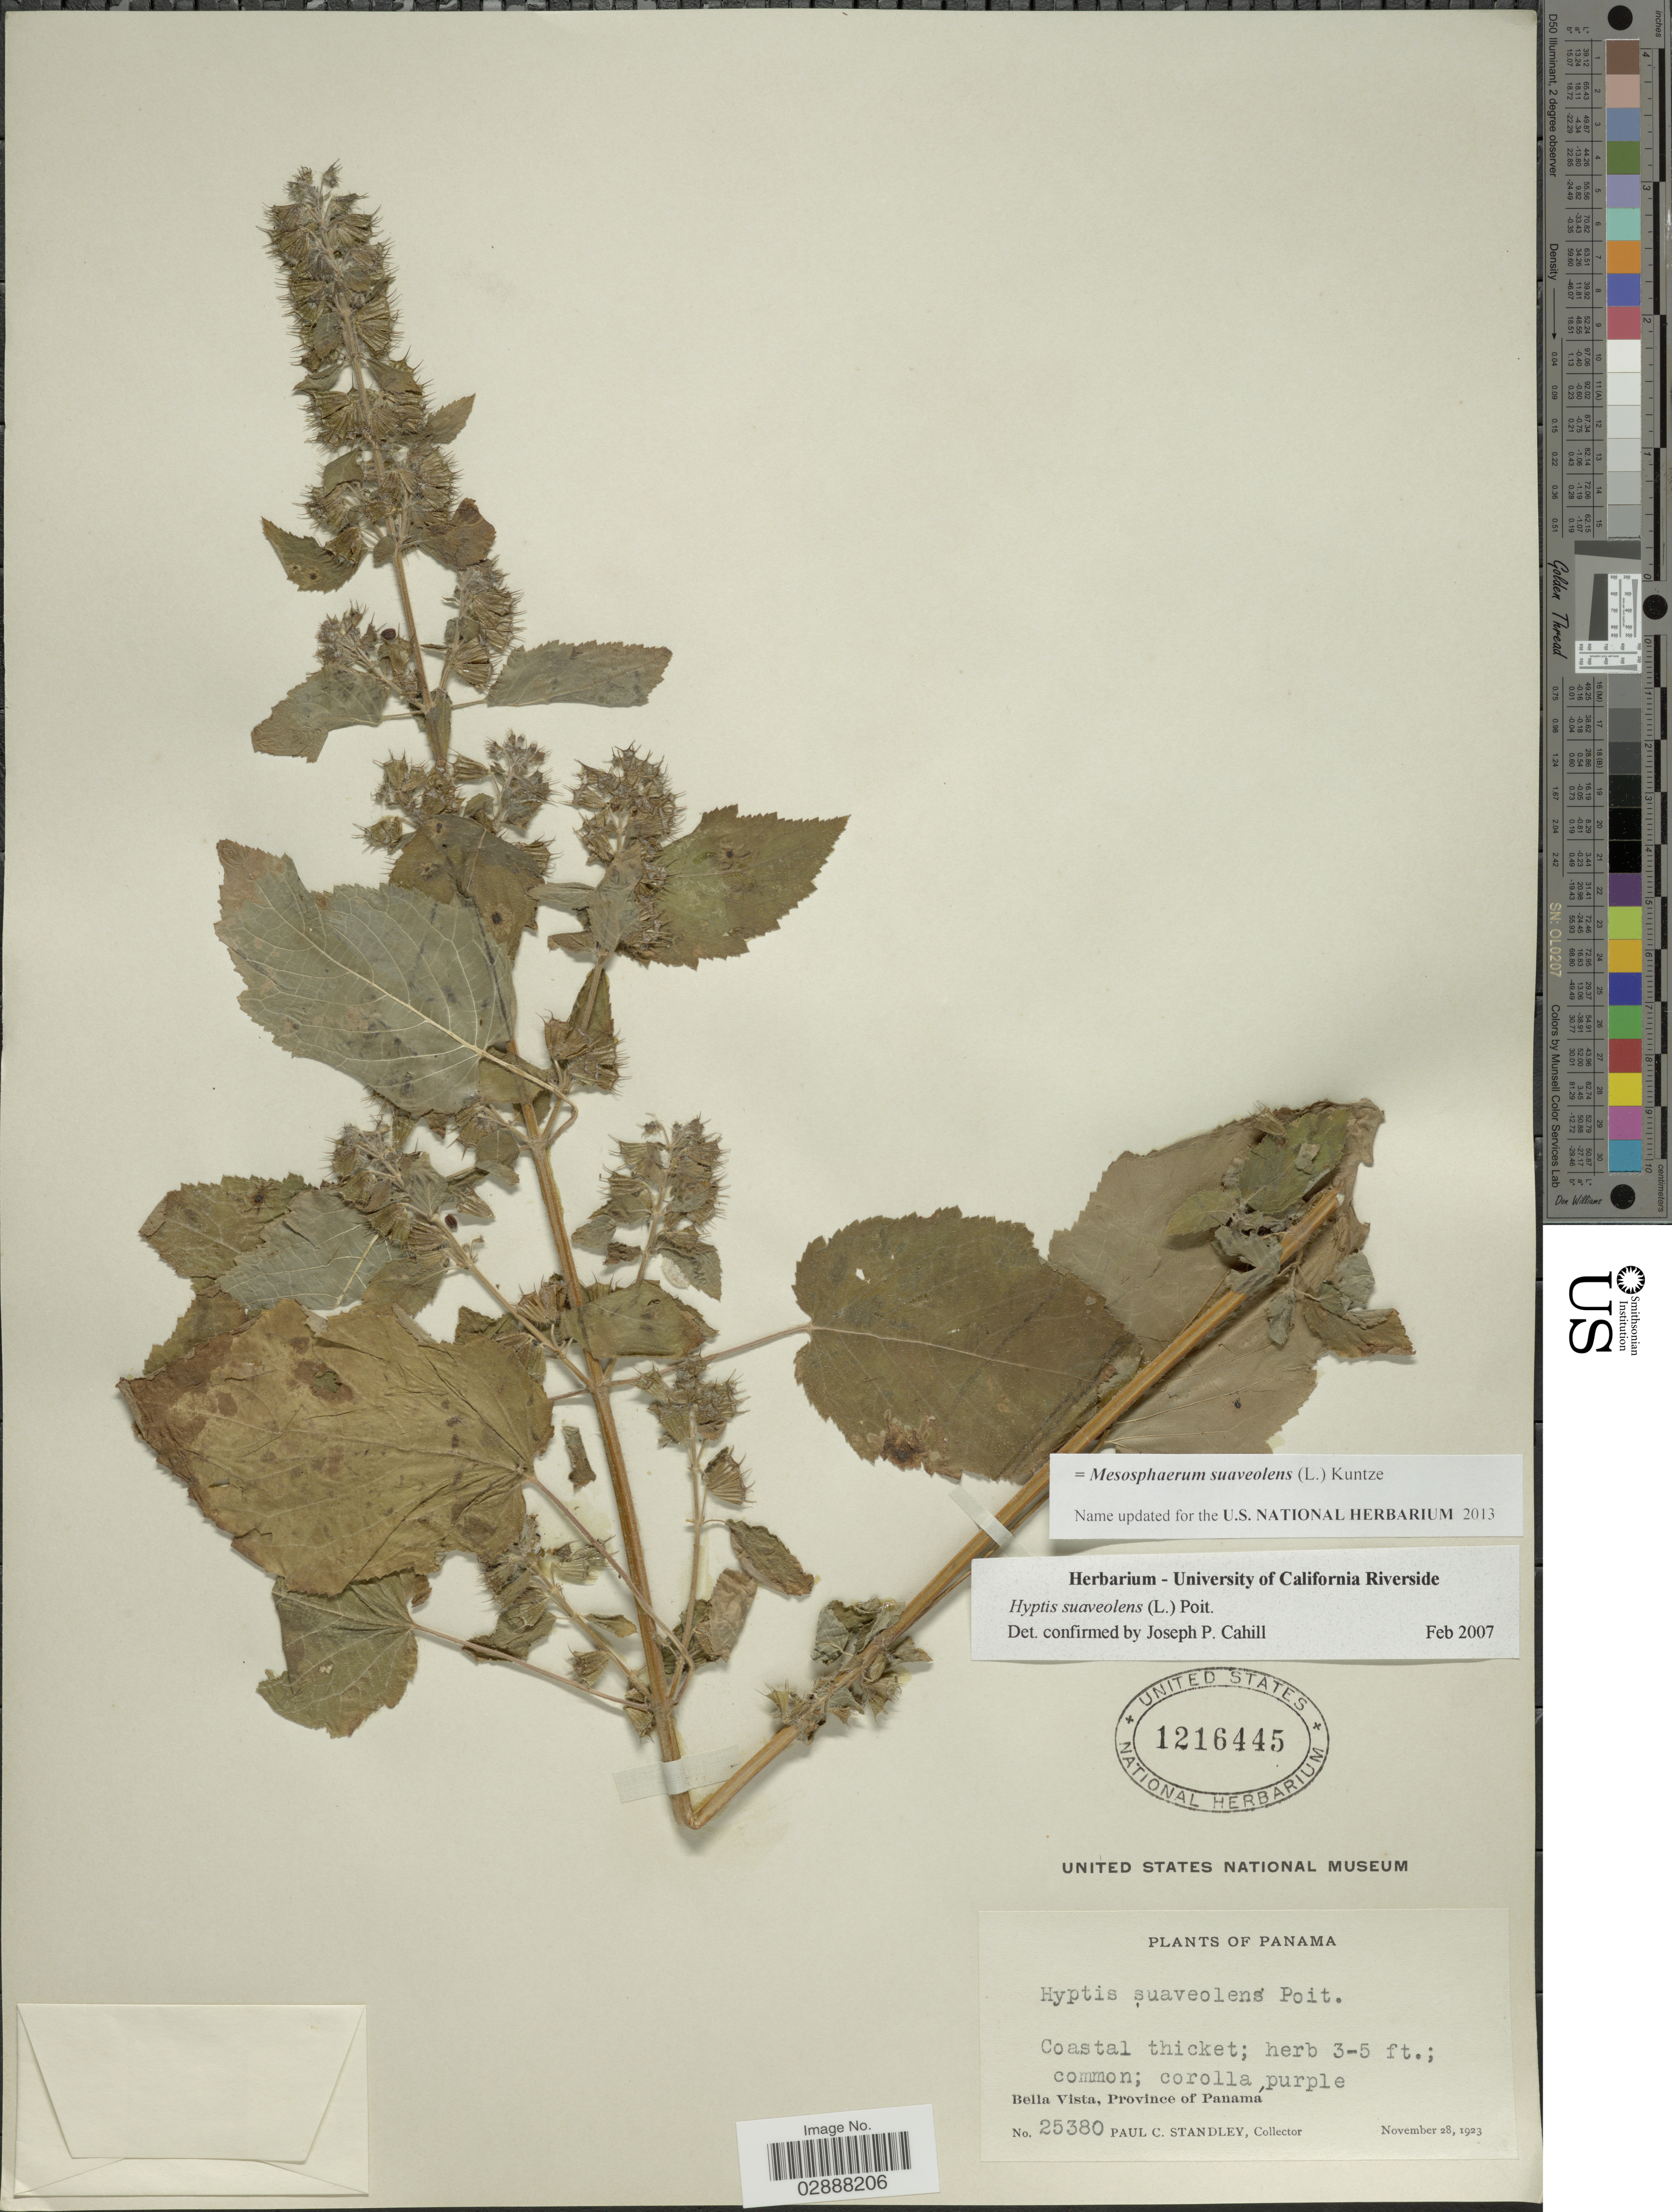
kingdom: Plantae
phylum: Tracheophyta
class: Magnoliopsida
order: Lamiales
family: Lamiaceae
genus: Mesosphaerum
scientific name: Mesosphaerum suaveolens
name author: (L.) Kuntze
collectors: P. C. Standley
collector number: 25380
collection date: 1923-11-28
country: Panama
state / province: Panamá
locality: Bella Vista.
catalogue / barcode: US 1216445